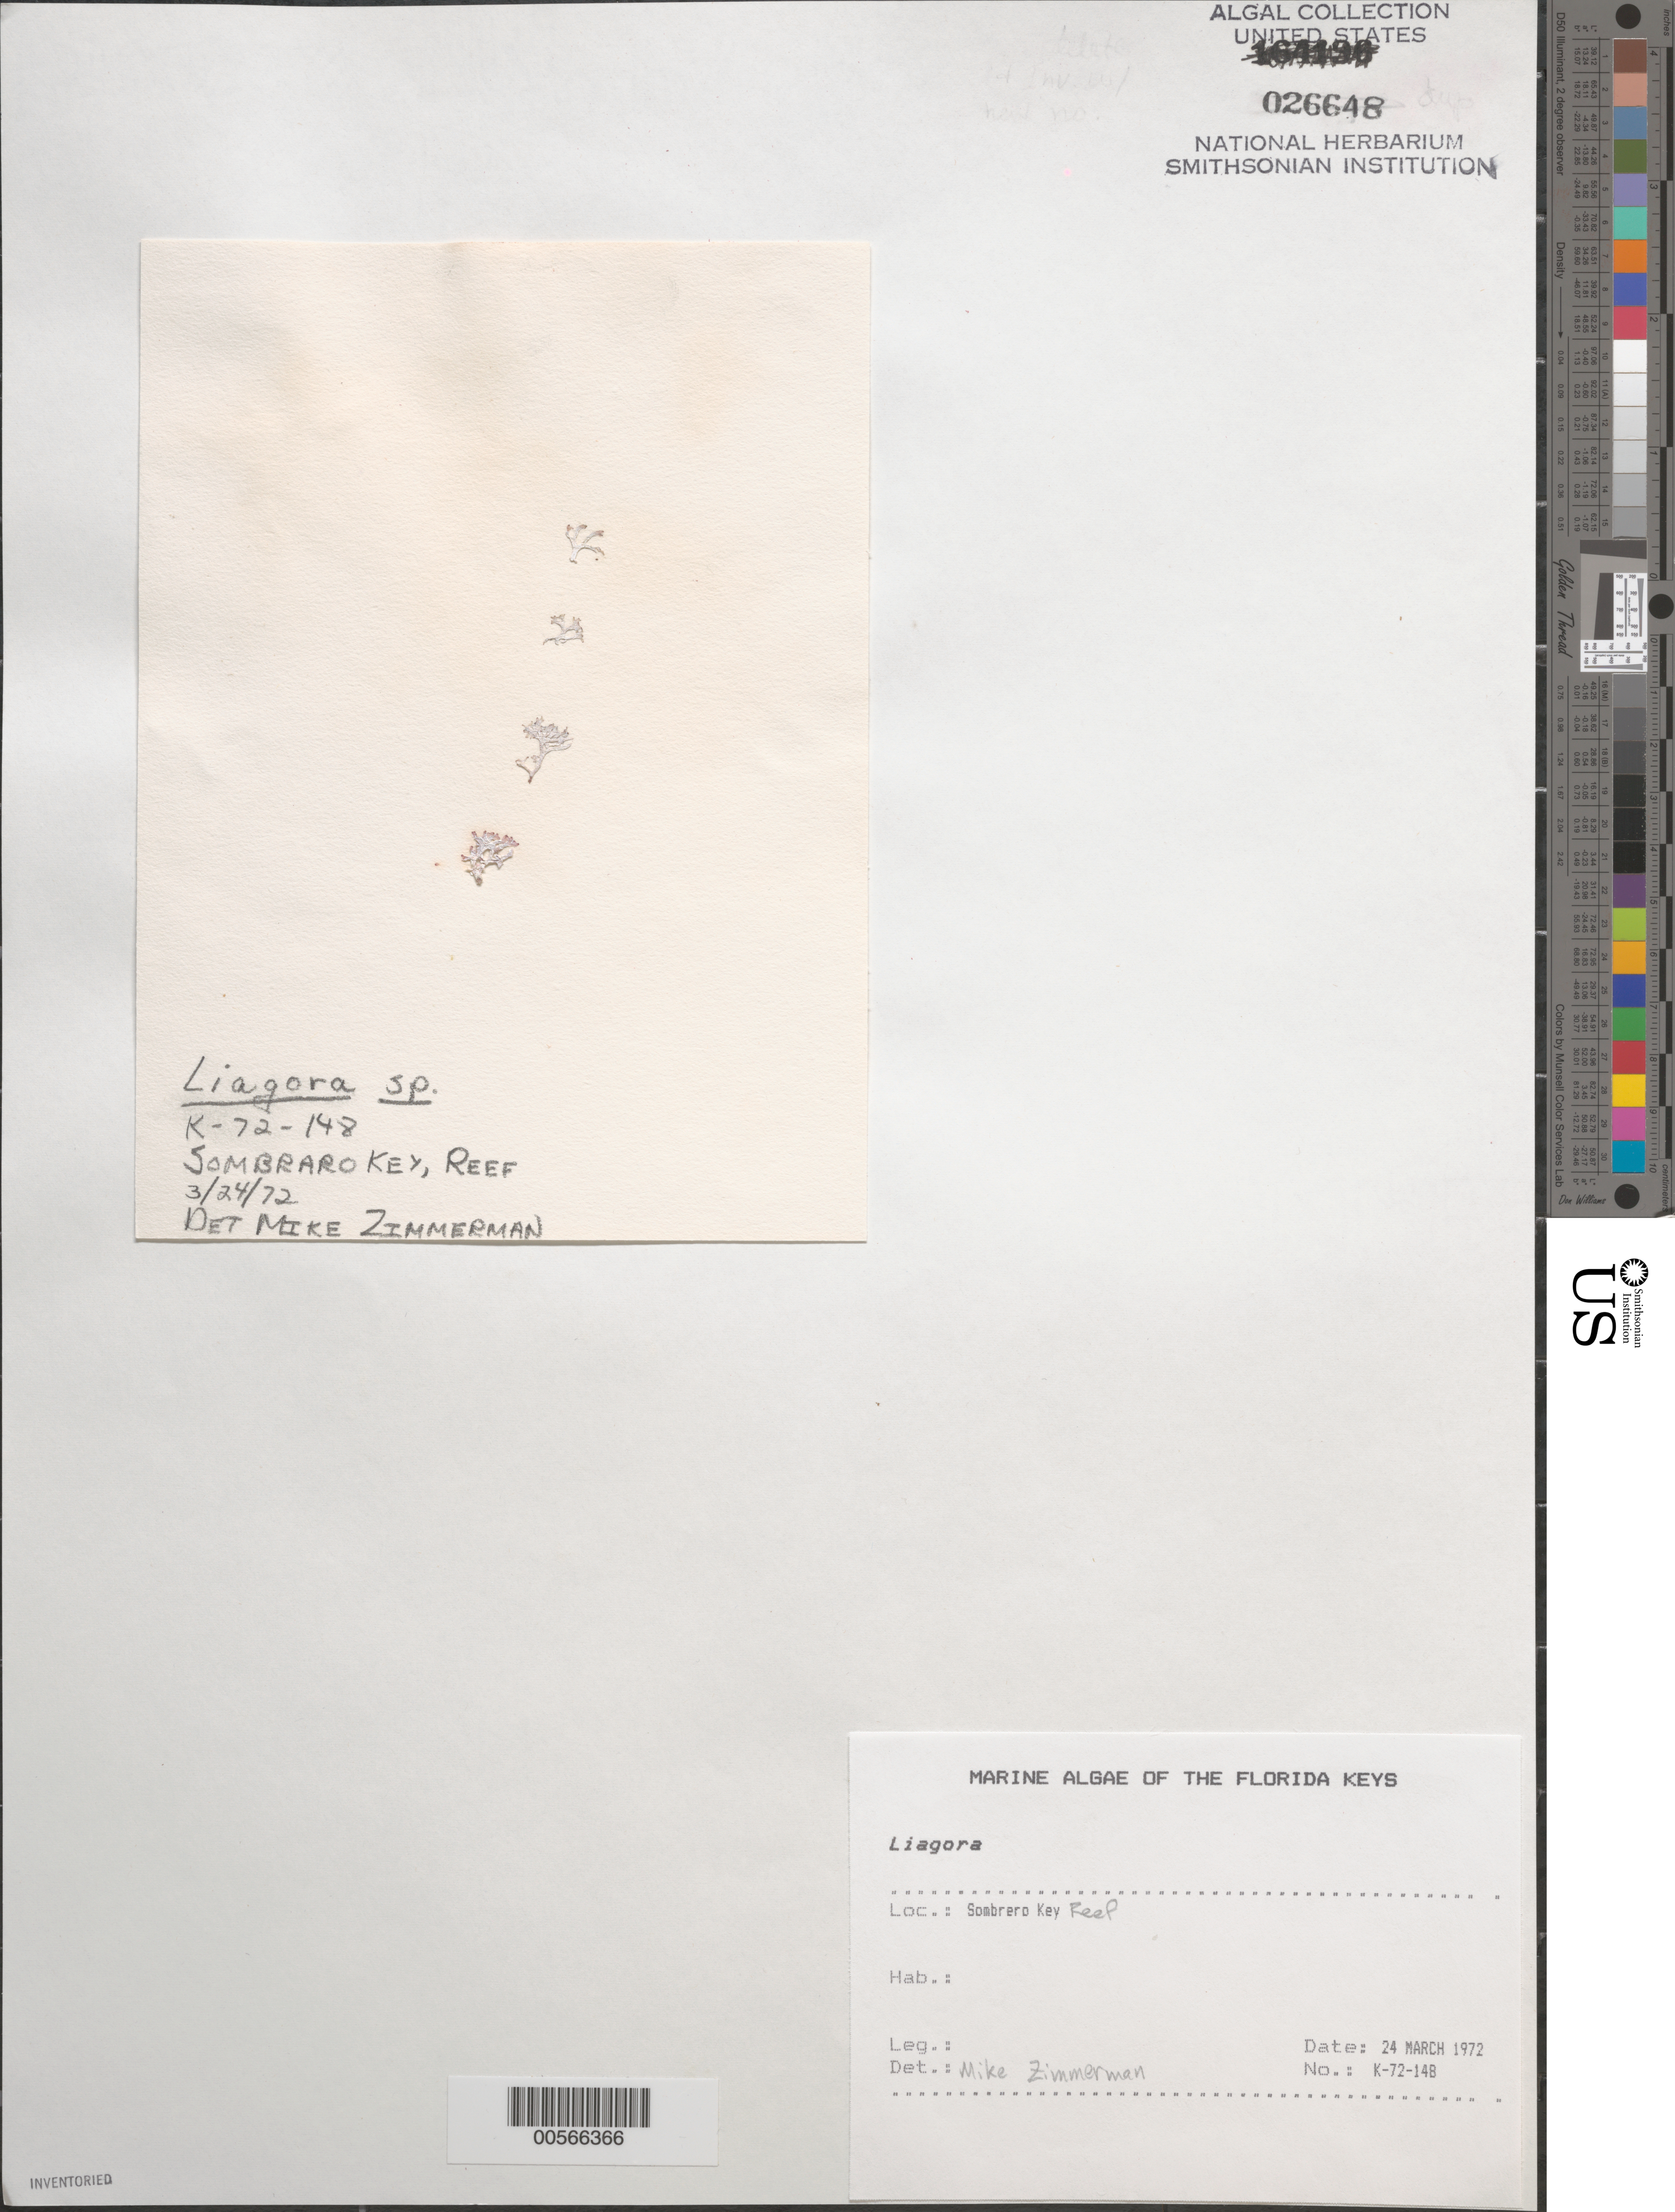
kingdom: Plantae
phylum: Rhodophyta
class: Florideophyceae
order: Nemaliales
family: Liagoraceae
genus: Liagora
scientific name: Liagora sp.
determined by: Zimmerman, M.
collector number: K-72-148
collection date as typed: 24 Mar 1972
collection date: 1972-03-24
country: United States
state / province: Florida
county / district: Monroe County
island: Sombrero Key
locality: Sombrero Key Reef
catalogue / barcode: US 26648